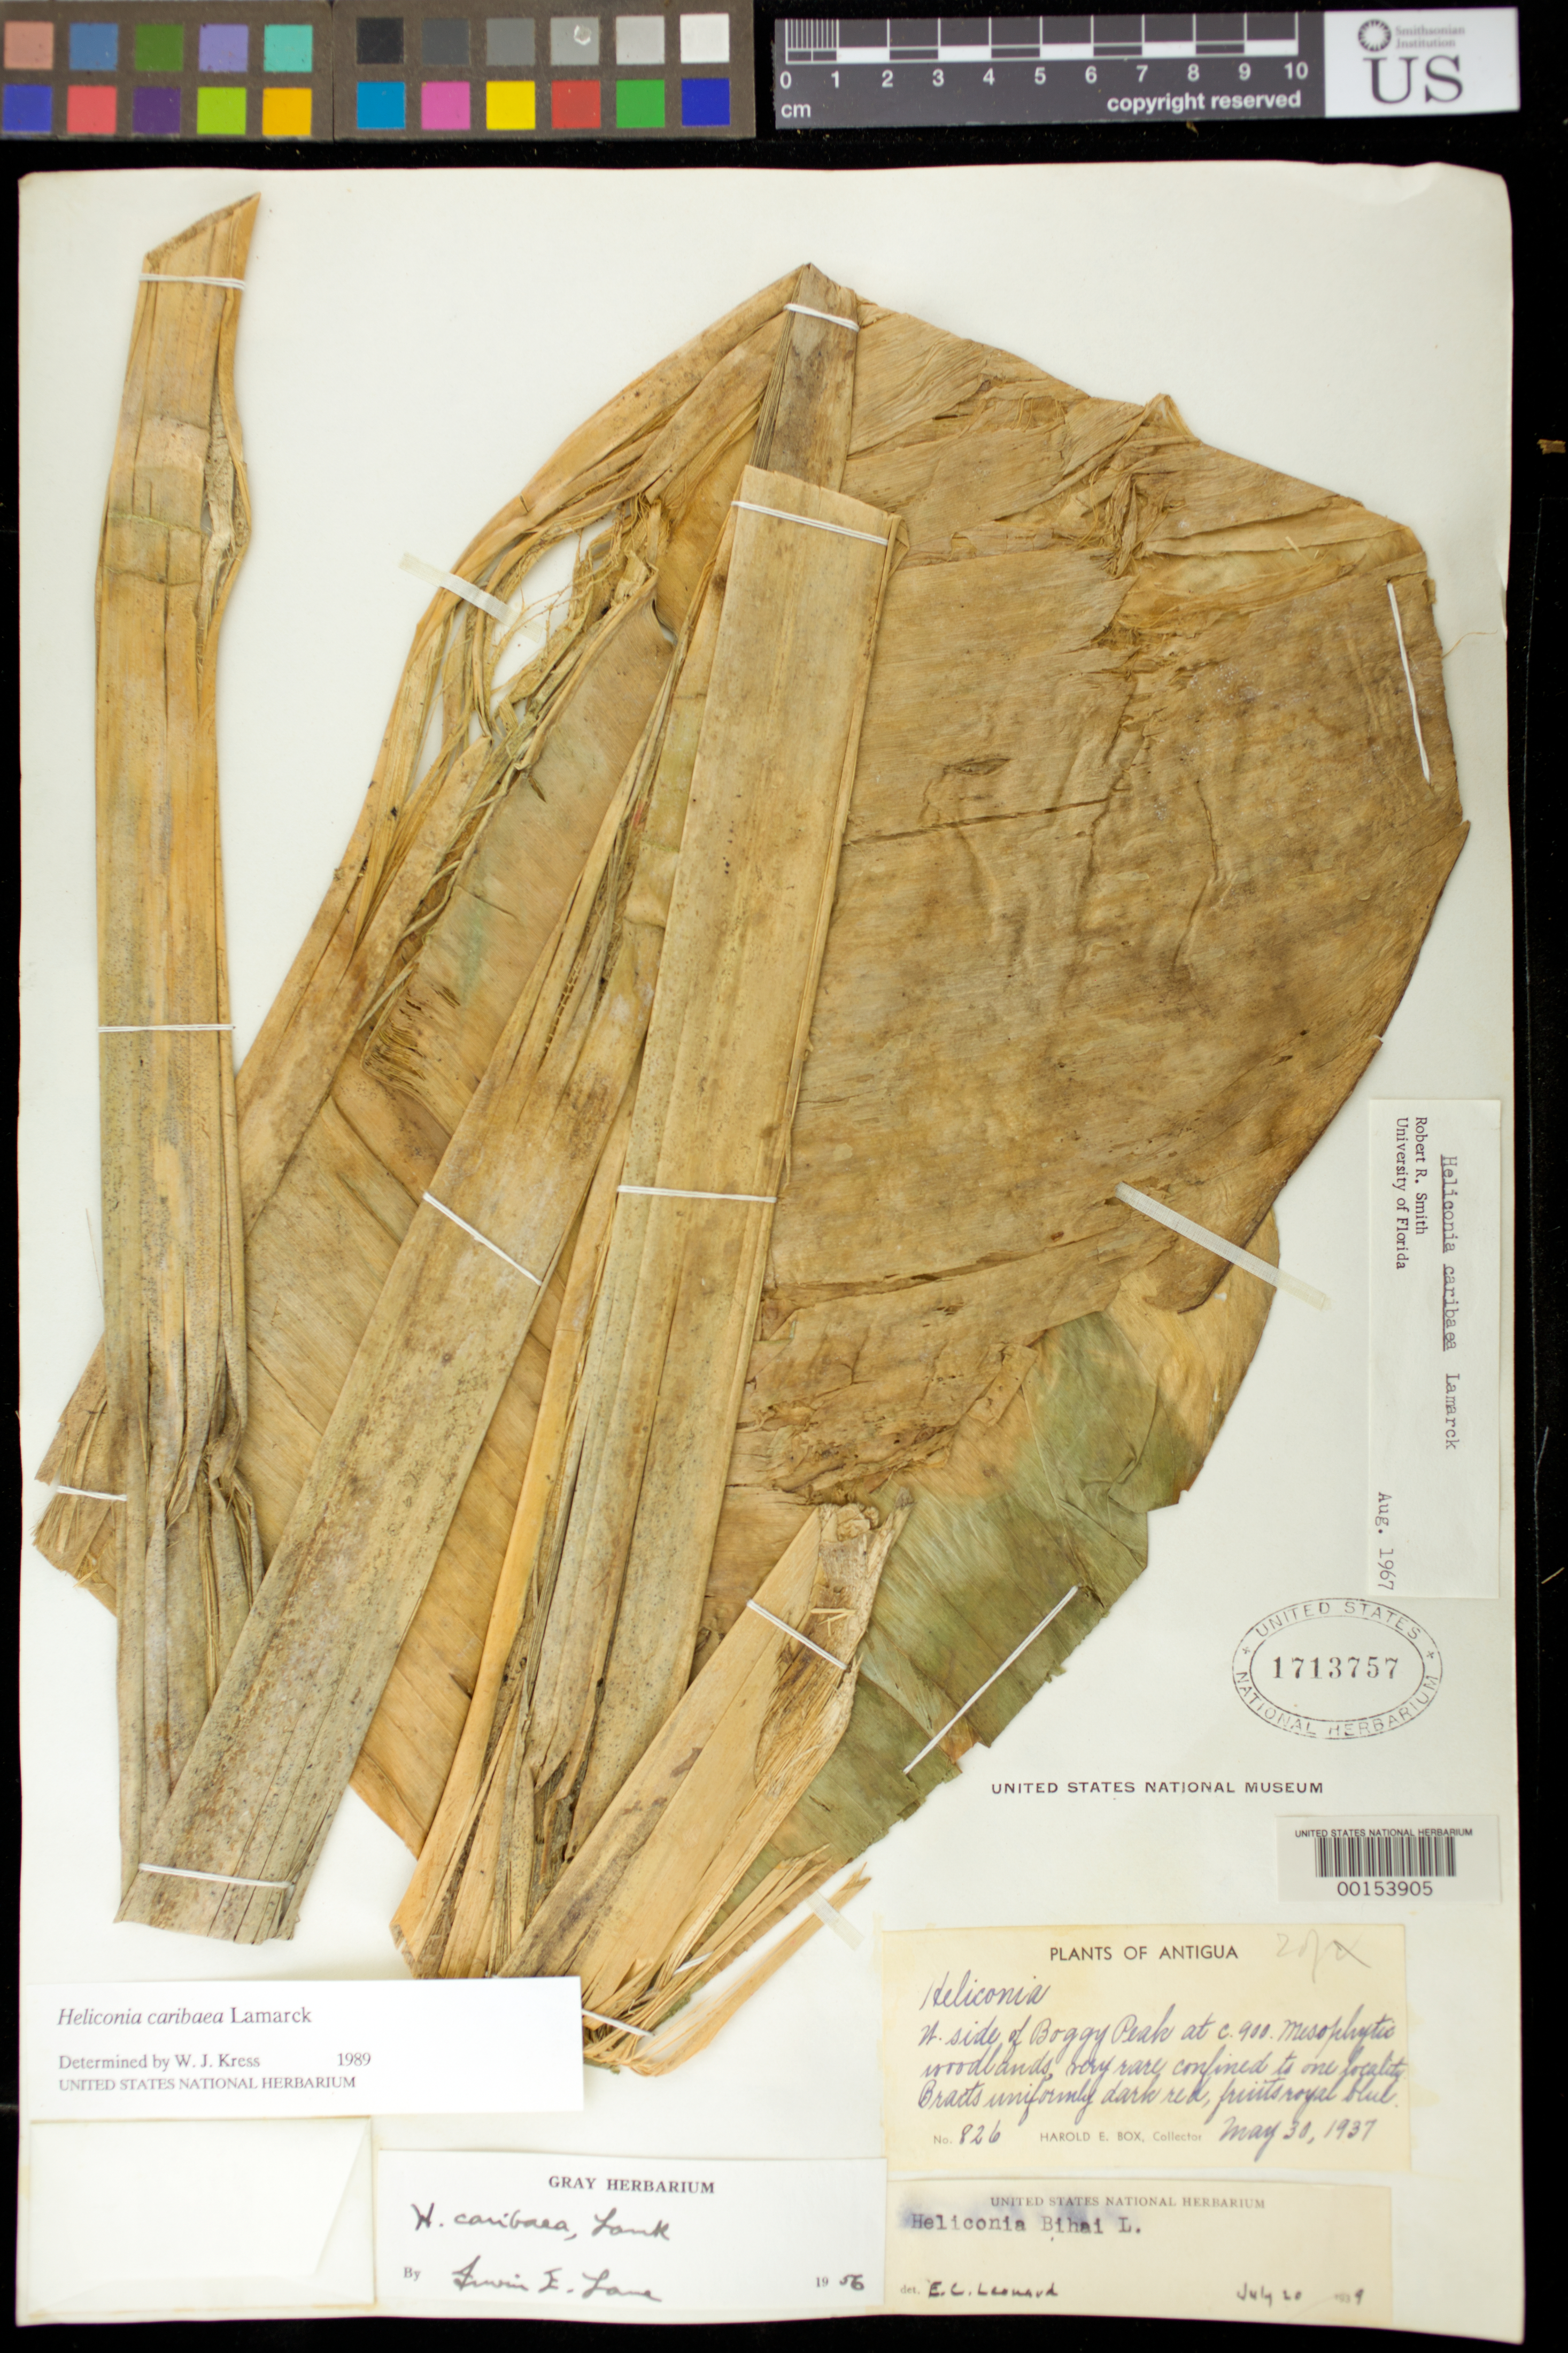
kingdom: Plantae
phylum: Tracheophyta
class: Liliopsida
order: Zingiberales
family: Heliconiaceae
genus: Heliconia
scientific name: Heliconia caribaea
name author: Lam.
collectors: H. E. Box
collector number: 826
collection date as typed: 30 May 1937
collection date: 1937-05-30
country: Antigua and Barbuda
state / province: Saint Mary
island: Antigua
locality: W side of Boggy Peak; very rare, confined to one locality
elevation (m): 274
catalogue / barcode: US 1713757